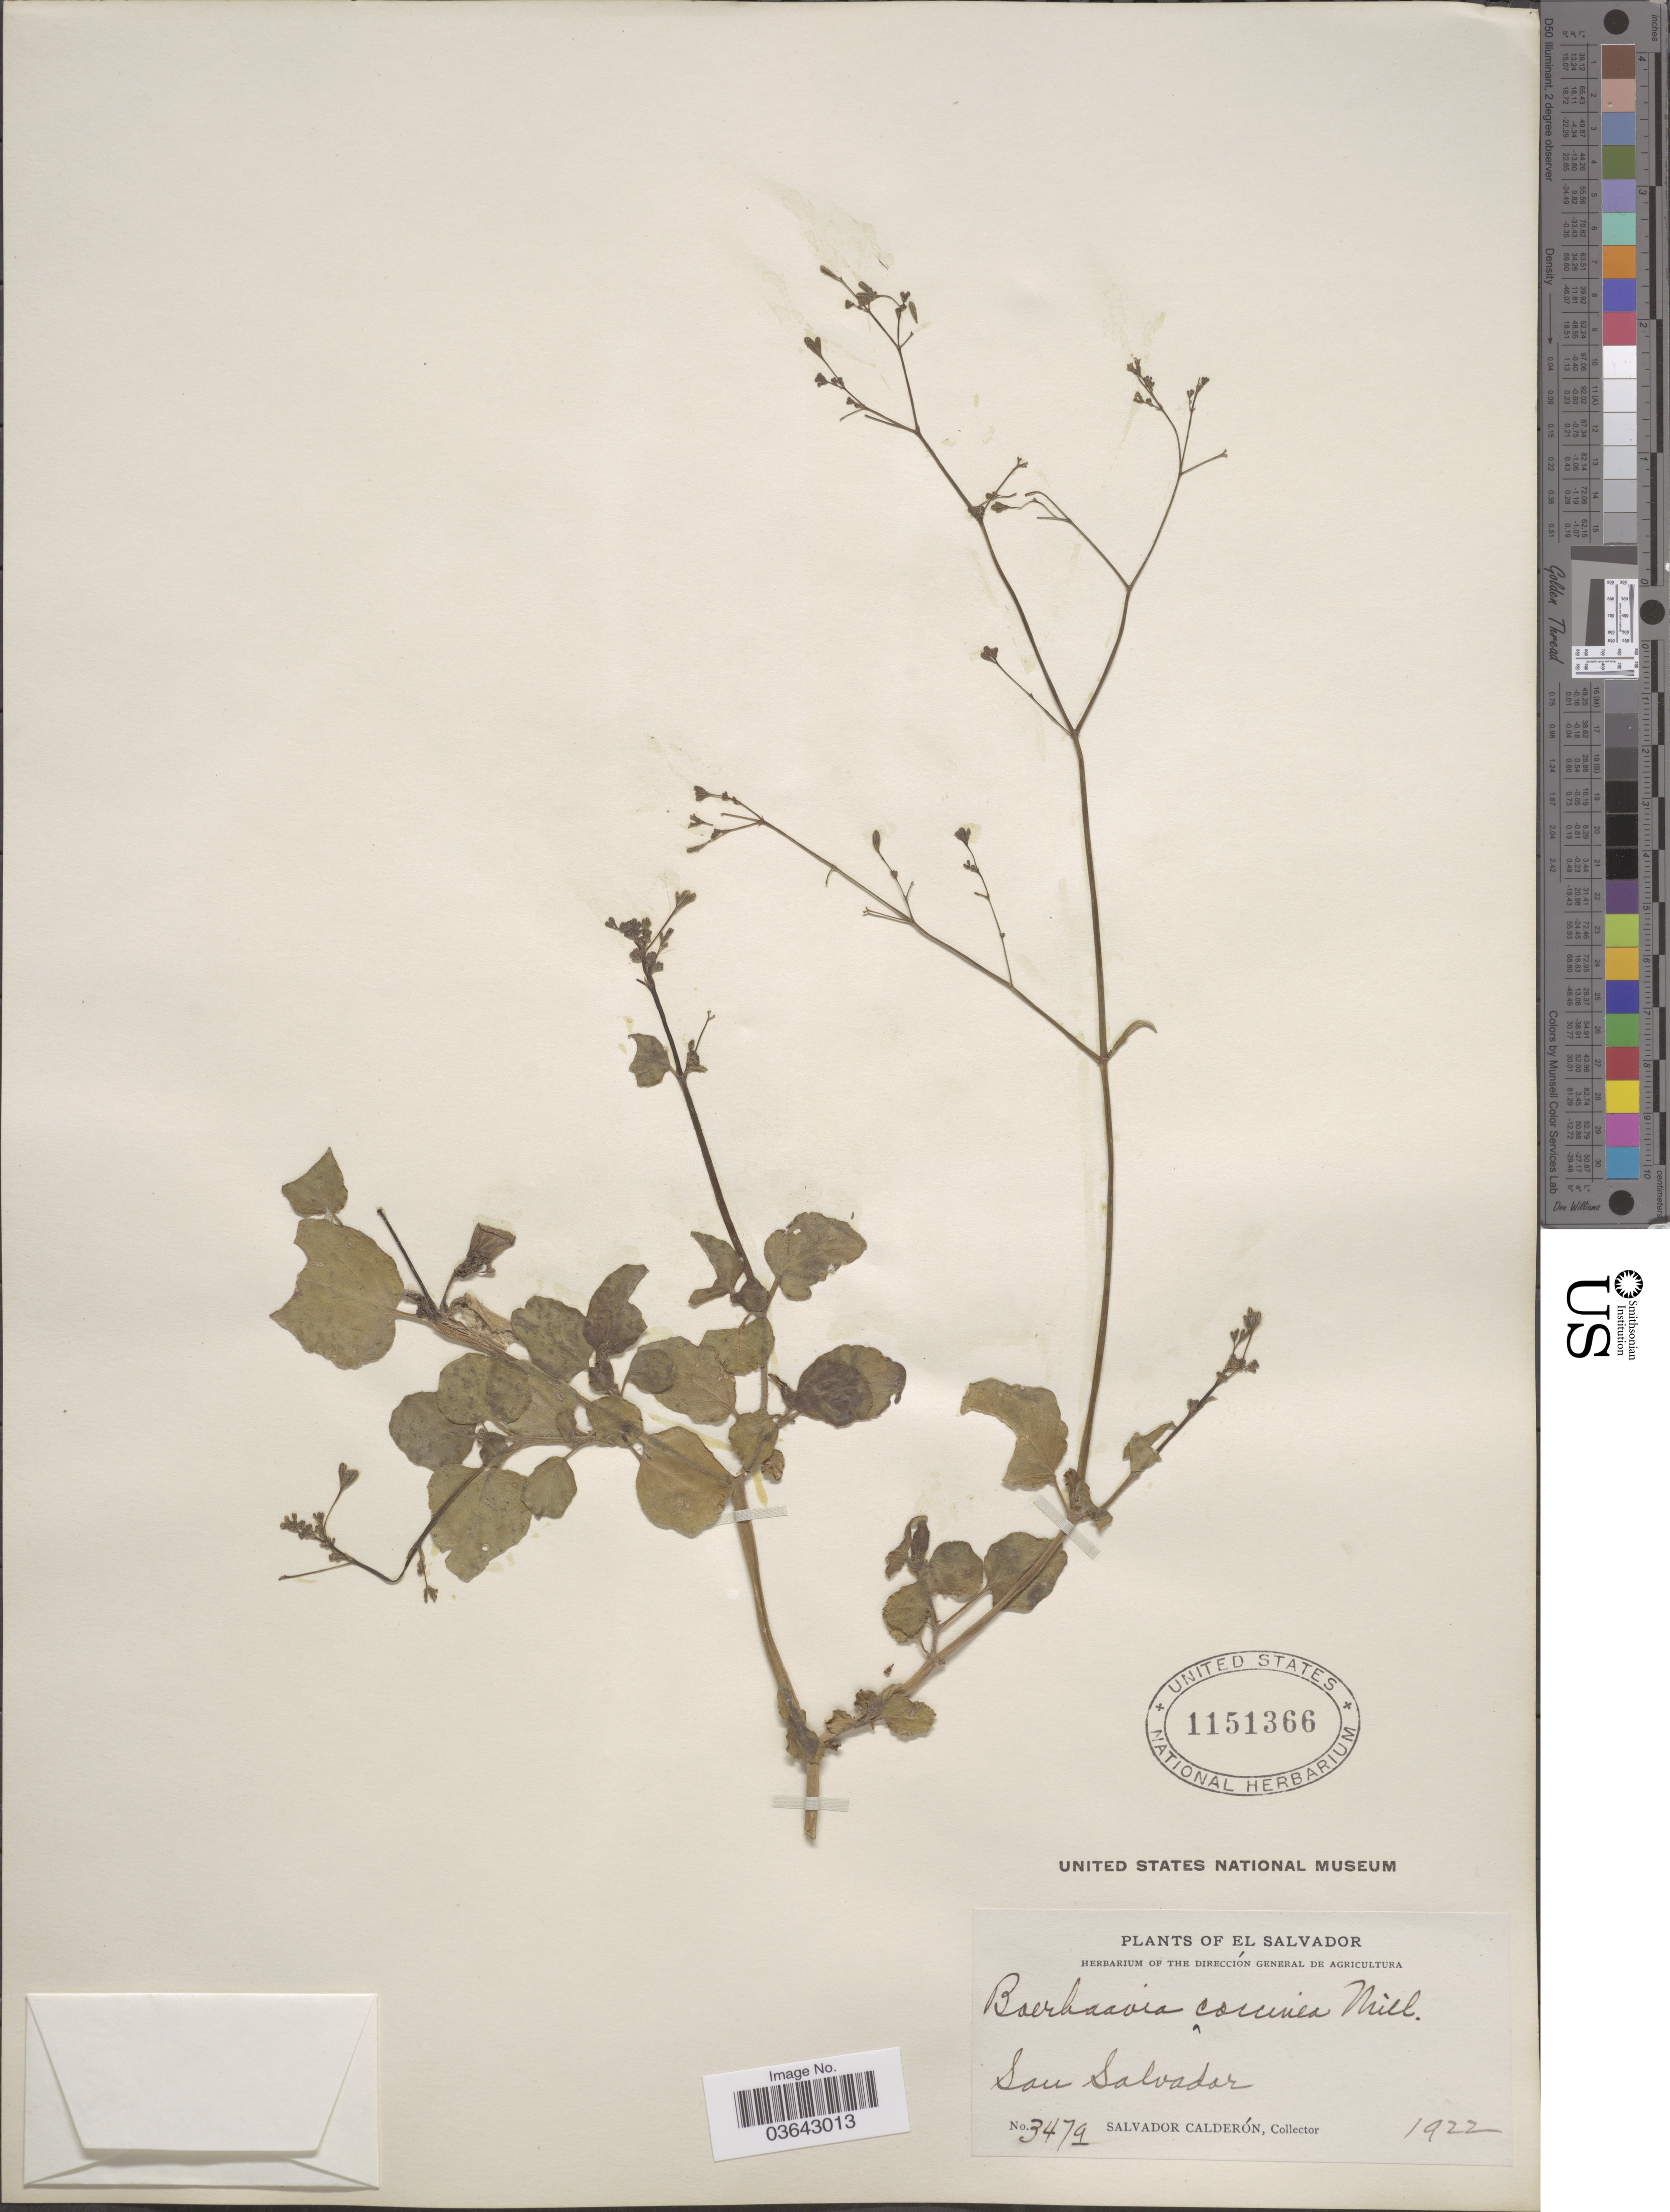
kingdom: Plantae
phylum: Tracheophyta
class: Magnoliopsida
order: Caryophyllales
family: Nyctaginaceae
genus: Boerhavia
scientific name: Boerhavia coccinea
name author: Mill.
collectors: S. Calderón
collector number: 347a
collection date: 1922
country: El Salvador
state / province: San Salvador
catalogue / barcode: US 1151366